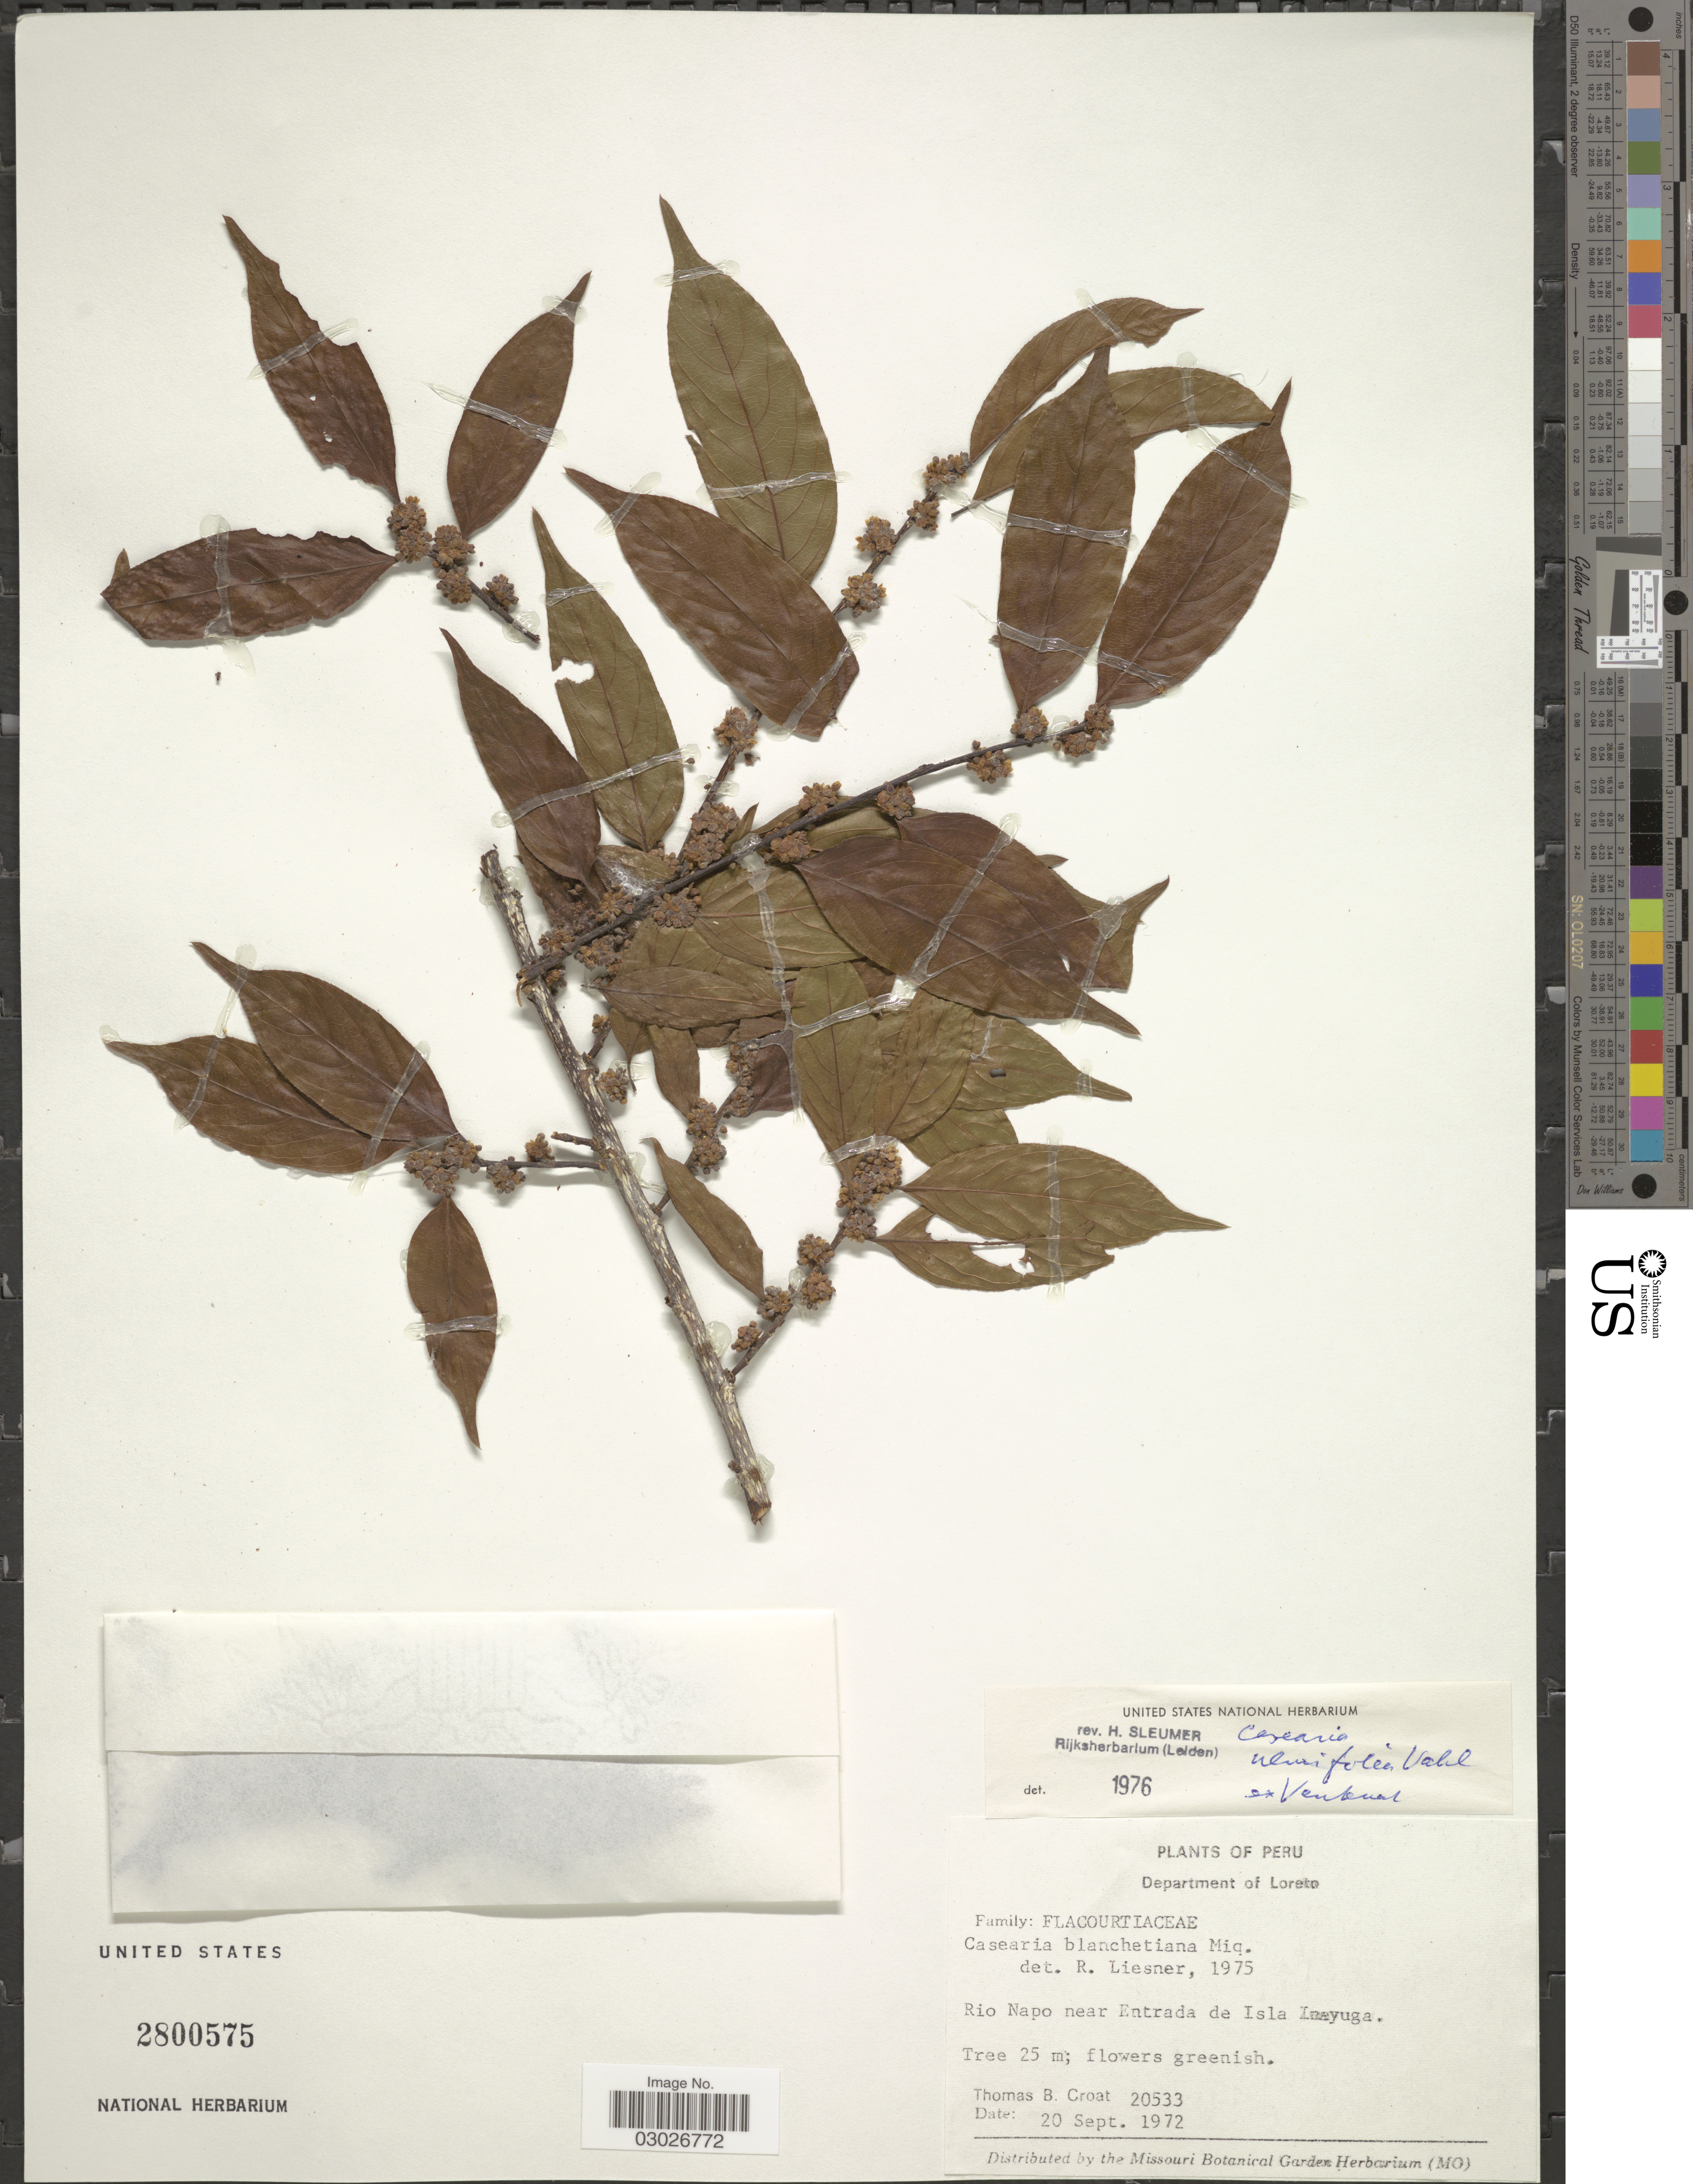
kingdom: Plantae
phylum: Tracheophyta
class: Magnoliopsida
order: Malpighiales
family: Salicaceae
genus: Casearia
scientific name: Casearia ulmifolia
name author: Vahl ex Vent.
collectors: T. B. Croat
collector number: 20533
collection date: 1972-09-20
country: Peru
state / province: Loreto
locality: Department of Loreto. Rio Napo near Entrada de Isla Inayuga.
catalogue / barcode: US 2800575